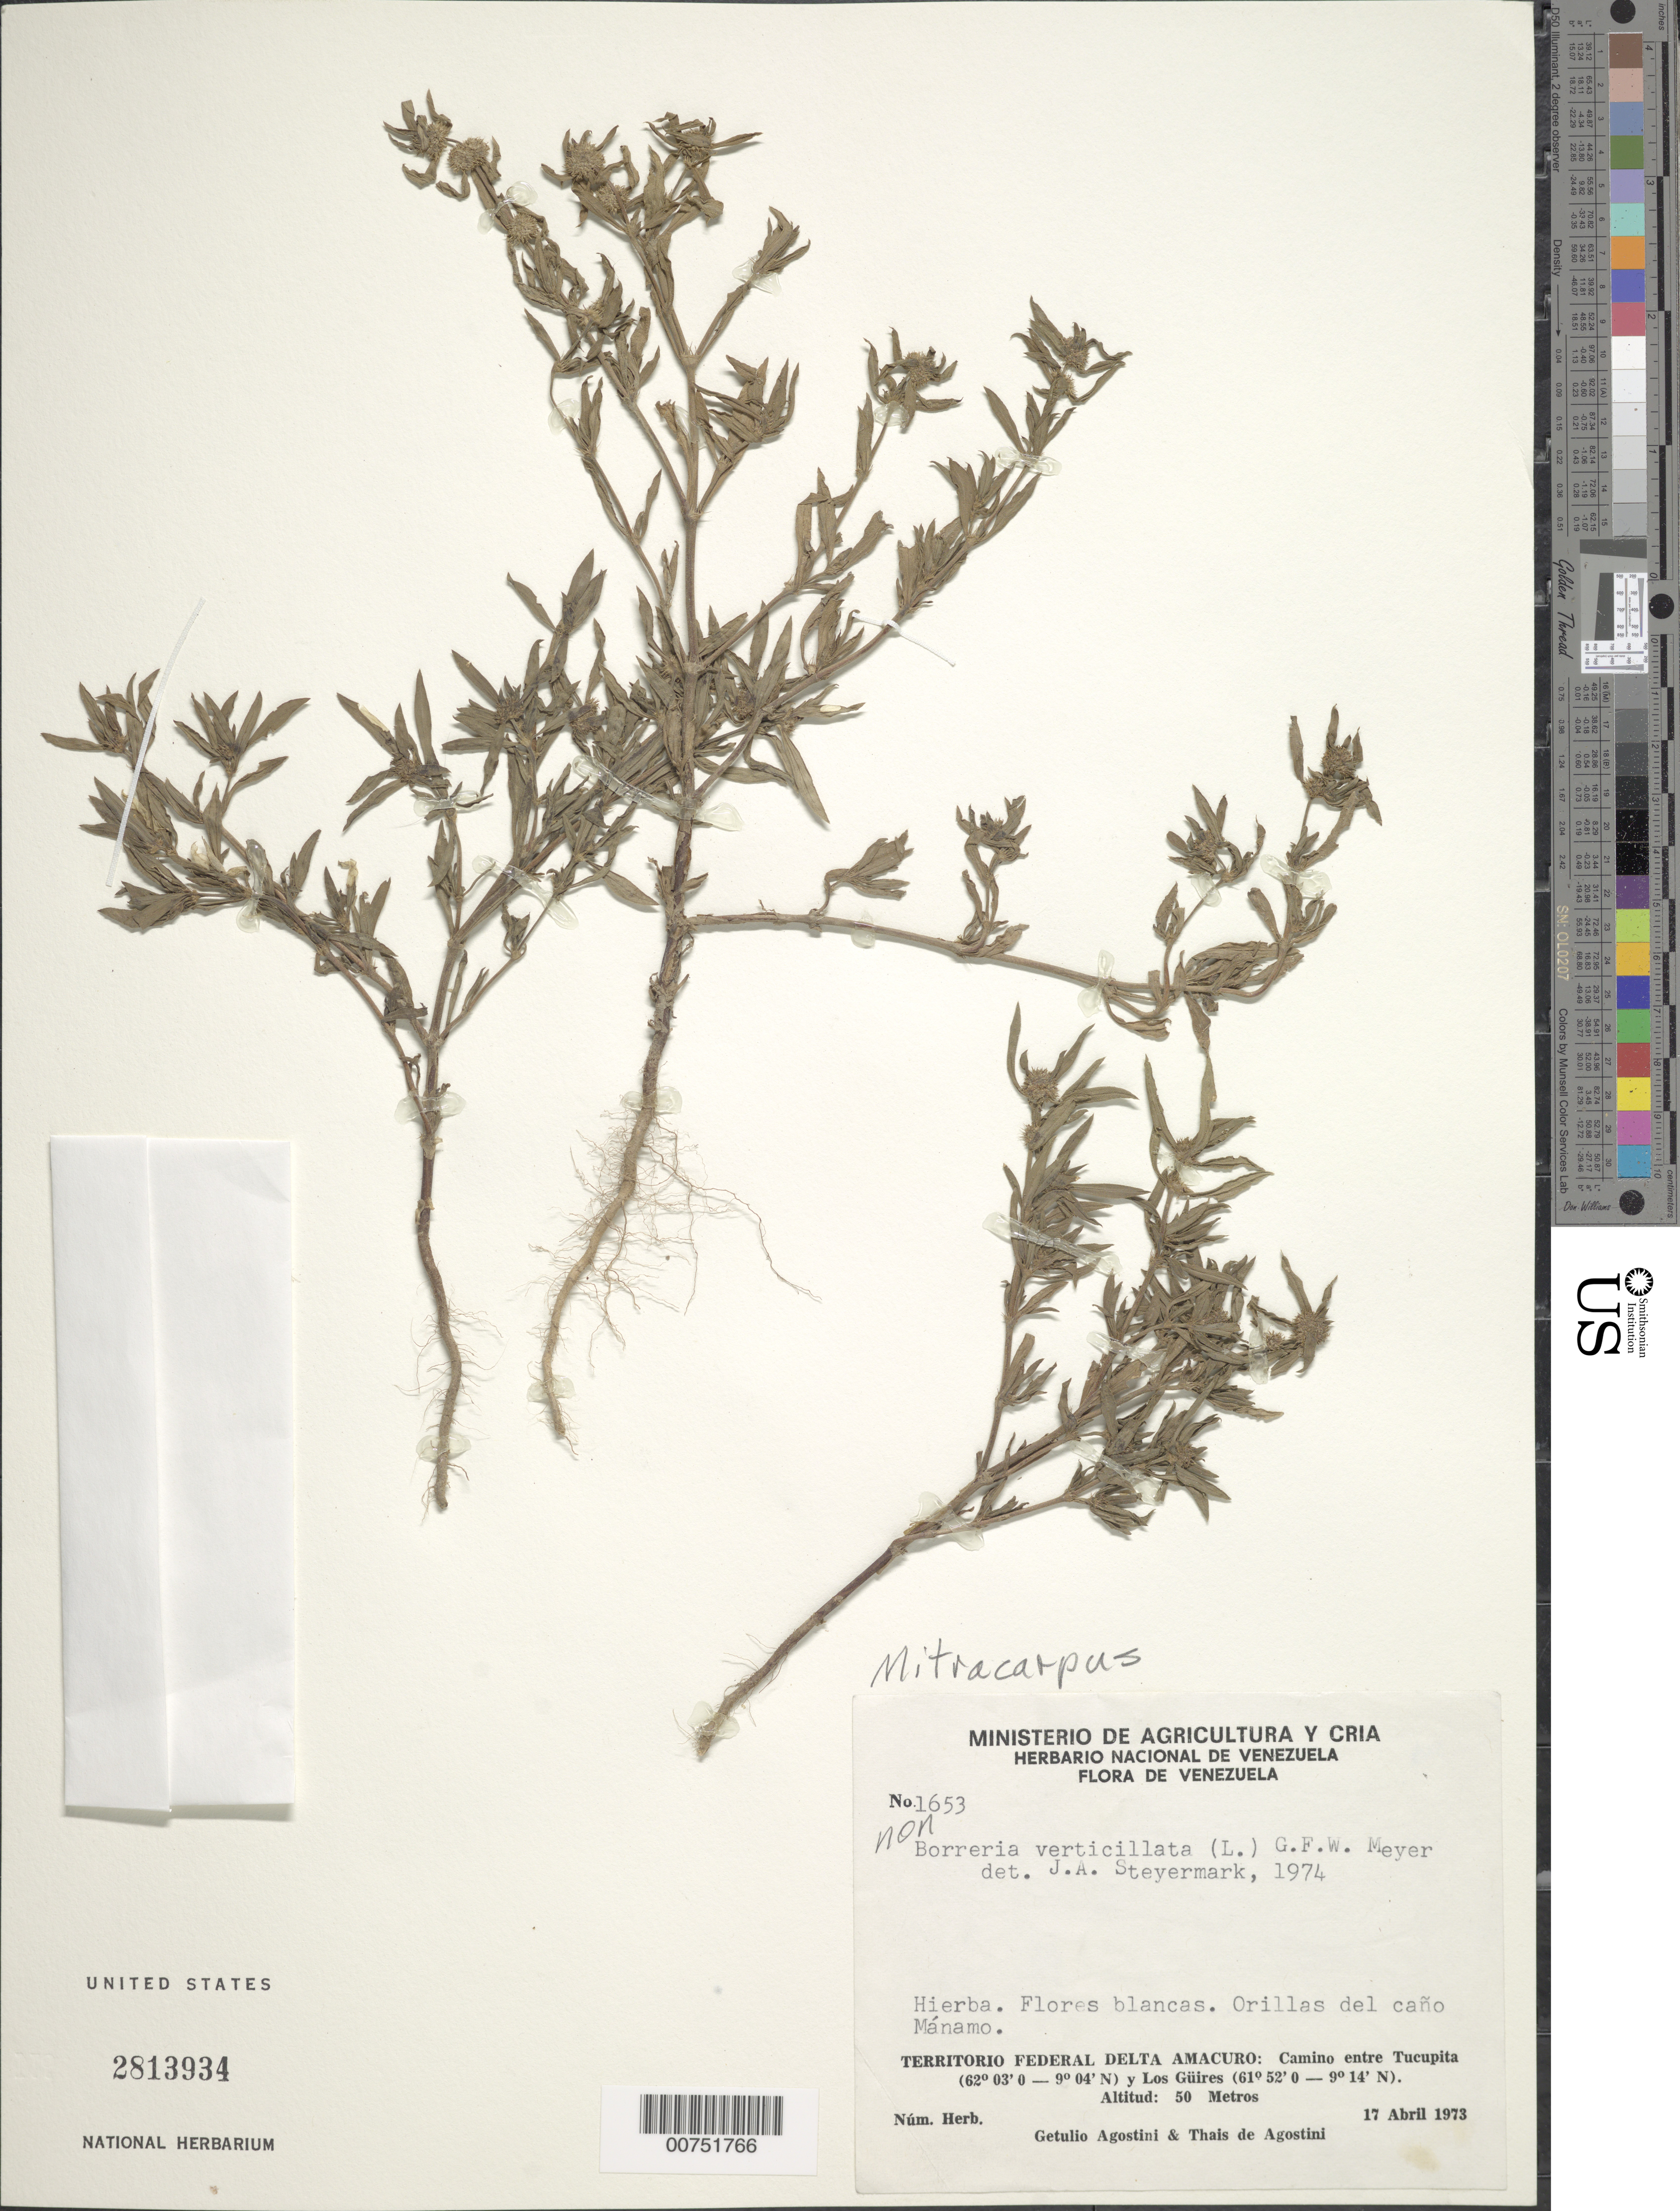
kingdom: Plantae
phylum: Tracheophyta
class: Magnoliopsida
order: Gentianales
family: Rubiaceae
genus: Borreria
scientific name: Borreria verticillata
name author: (L.) G. Mey.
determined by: Steyermark, Julian A., (VEN)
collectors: G. Agostini & T. Agostini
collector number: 1653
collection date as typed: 17-Apr-73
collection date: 1973-04-17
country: Venezuela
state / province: Delta Amacuro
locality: Caño Manamo; camino entre Tucupita y Los Guires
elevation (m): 50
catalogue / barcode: US 2813934